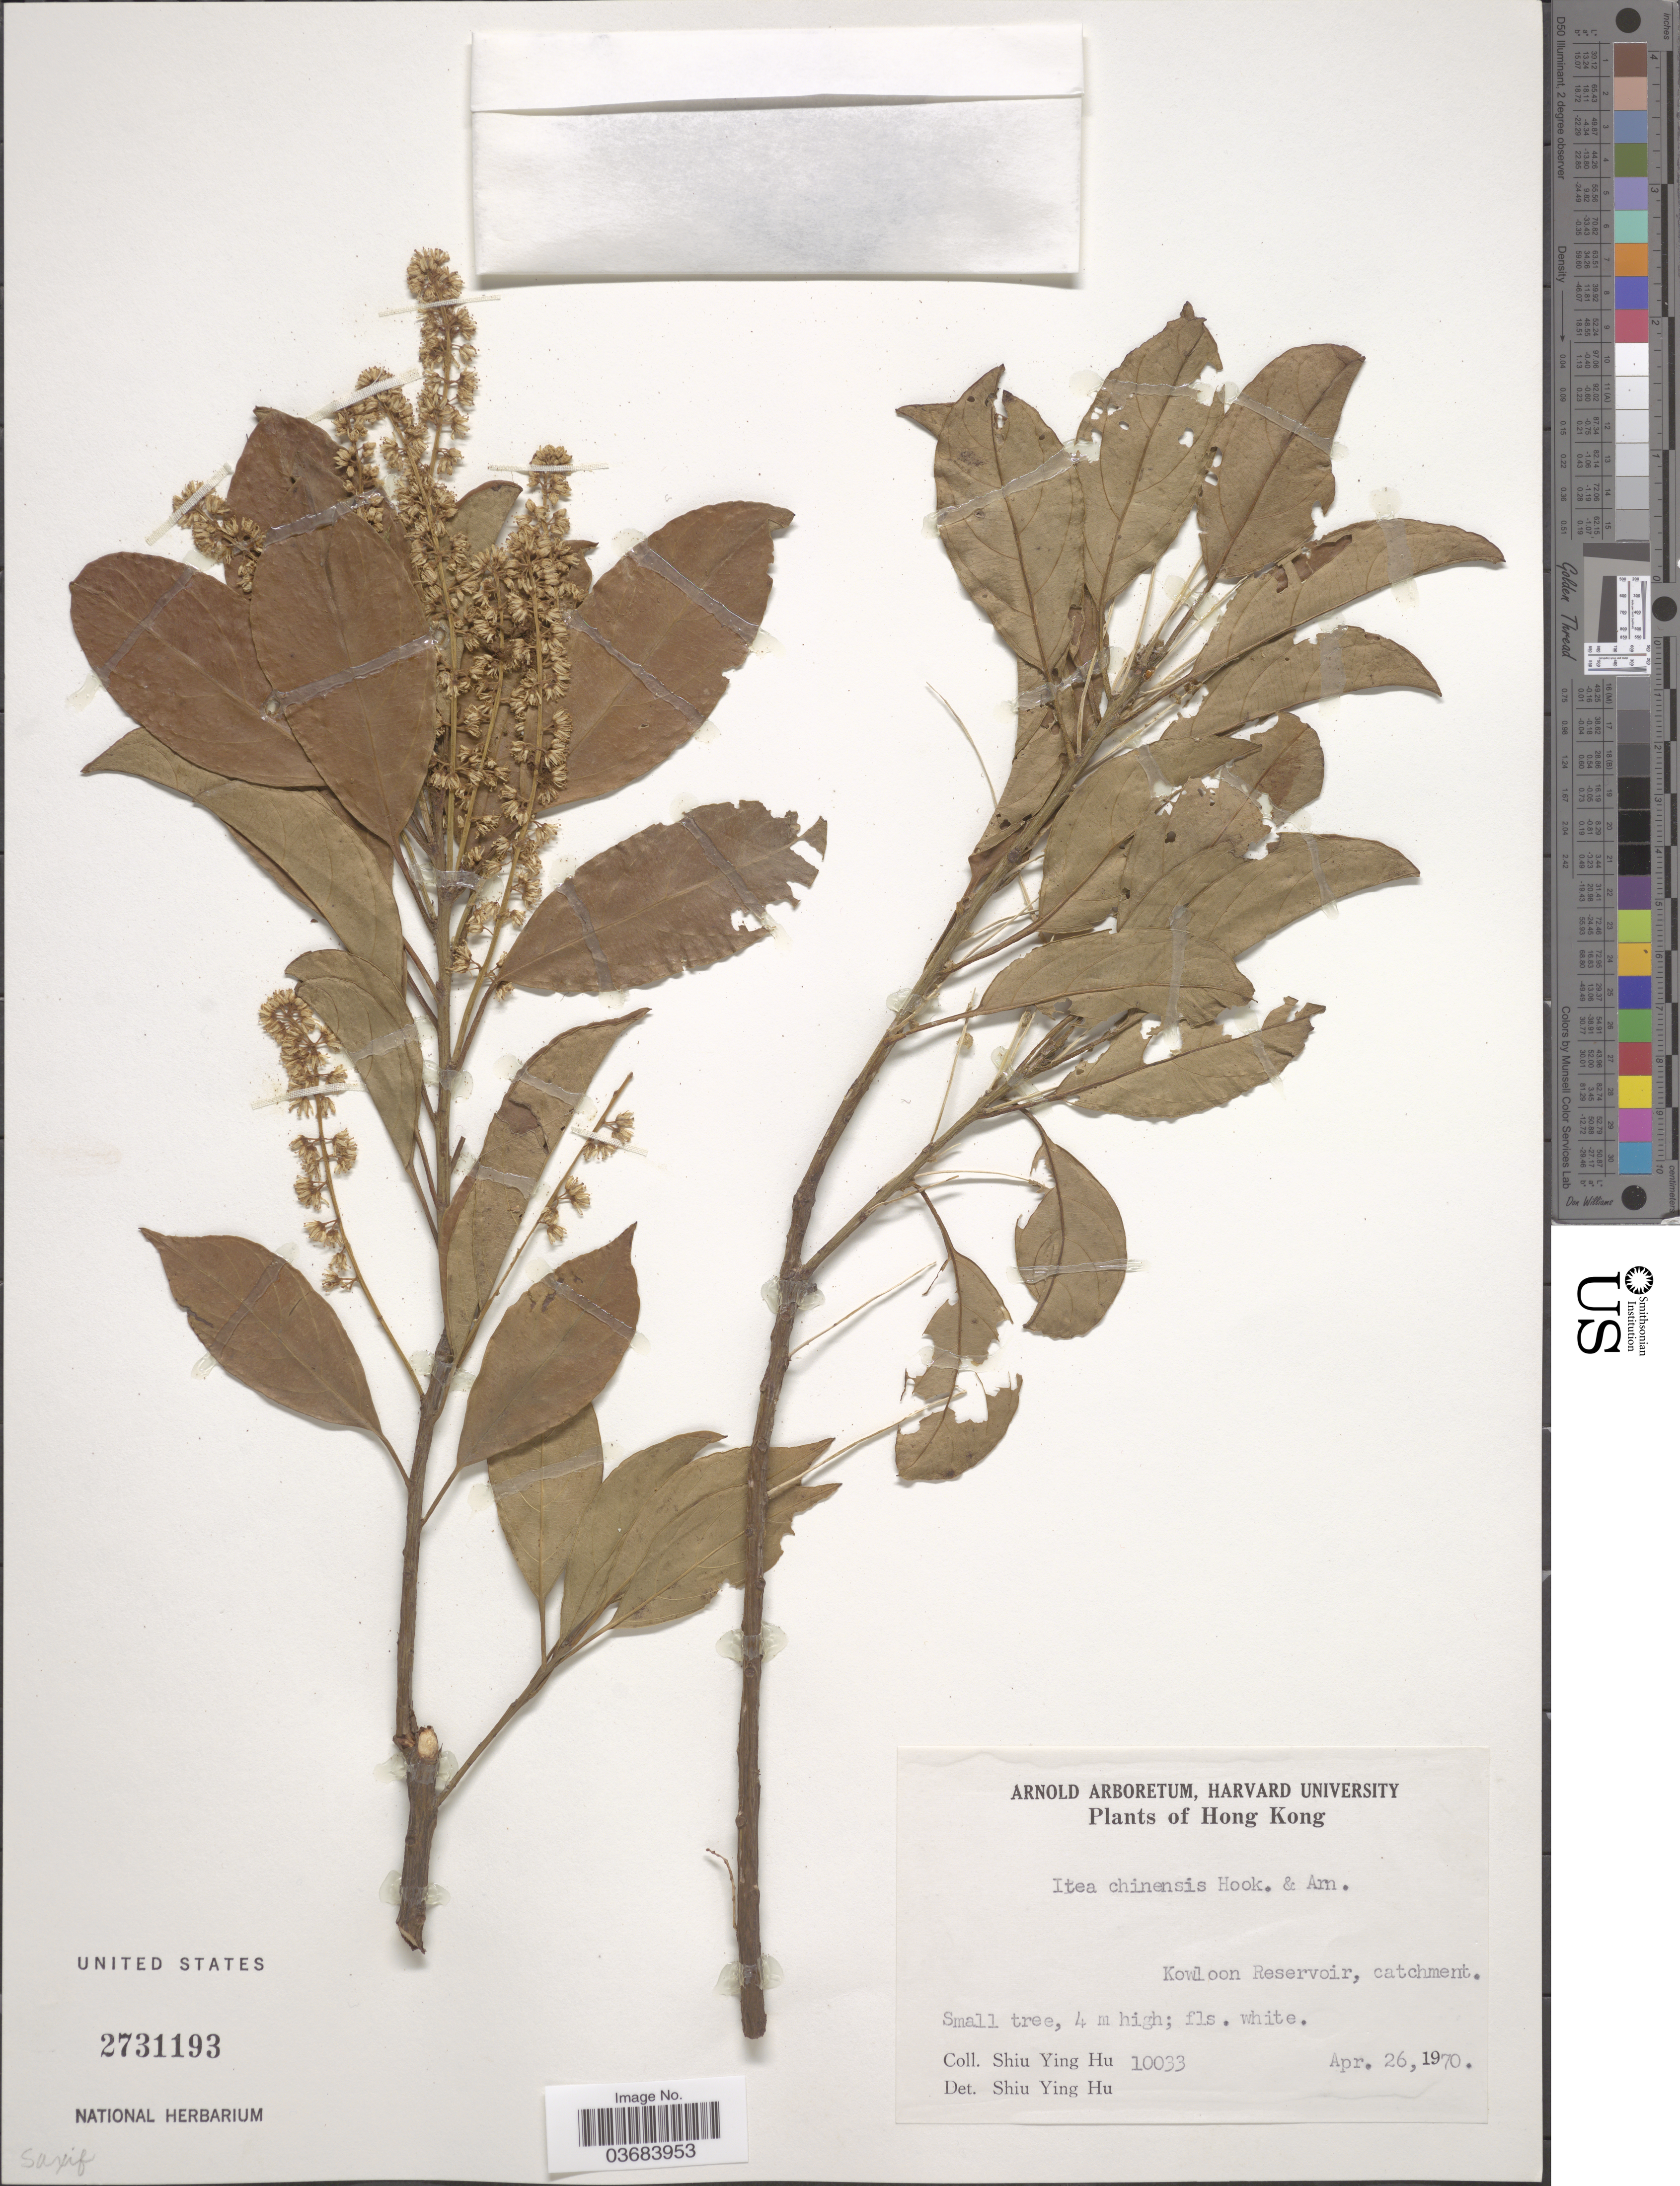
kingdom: Plantae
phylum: Tracheophyta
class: Magnoliopsida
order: Saxifragales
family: Iteaceae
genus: Itea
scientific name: Itea chinensis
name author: W. Hook. & H.J. Arn.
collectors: S. Y. Hu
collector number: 10033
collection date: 1970-04-26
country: China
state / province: Hong Kong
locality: Kowloon Reservoir, catchment.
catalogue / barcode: US 2731193